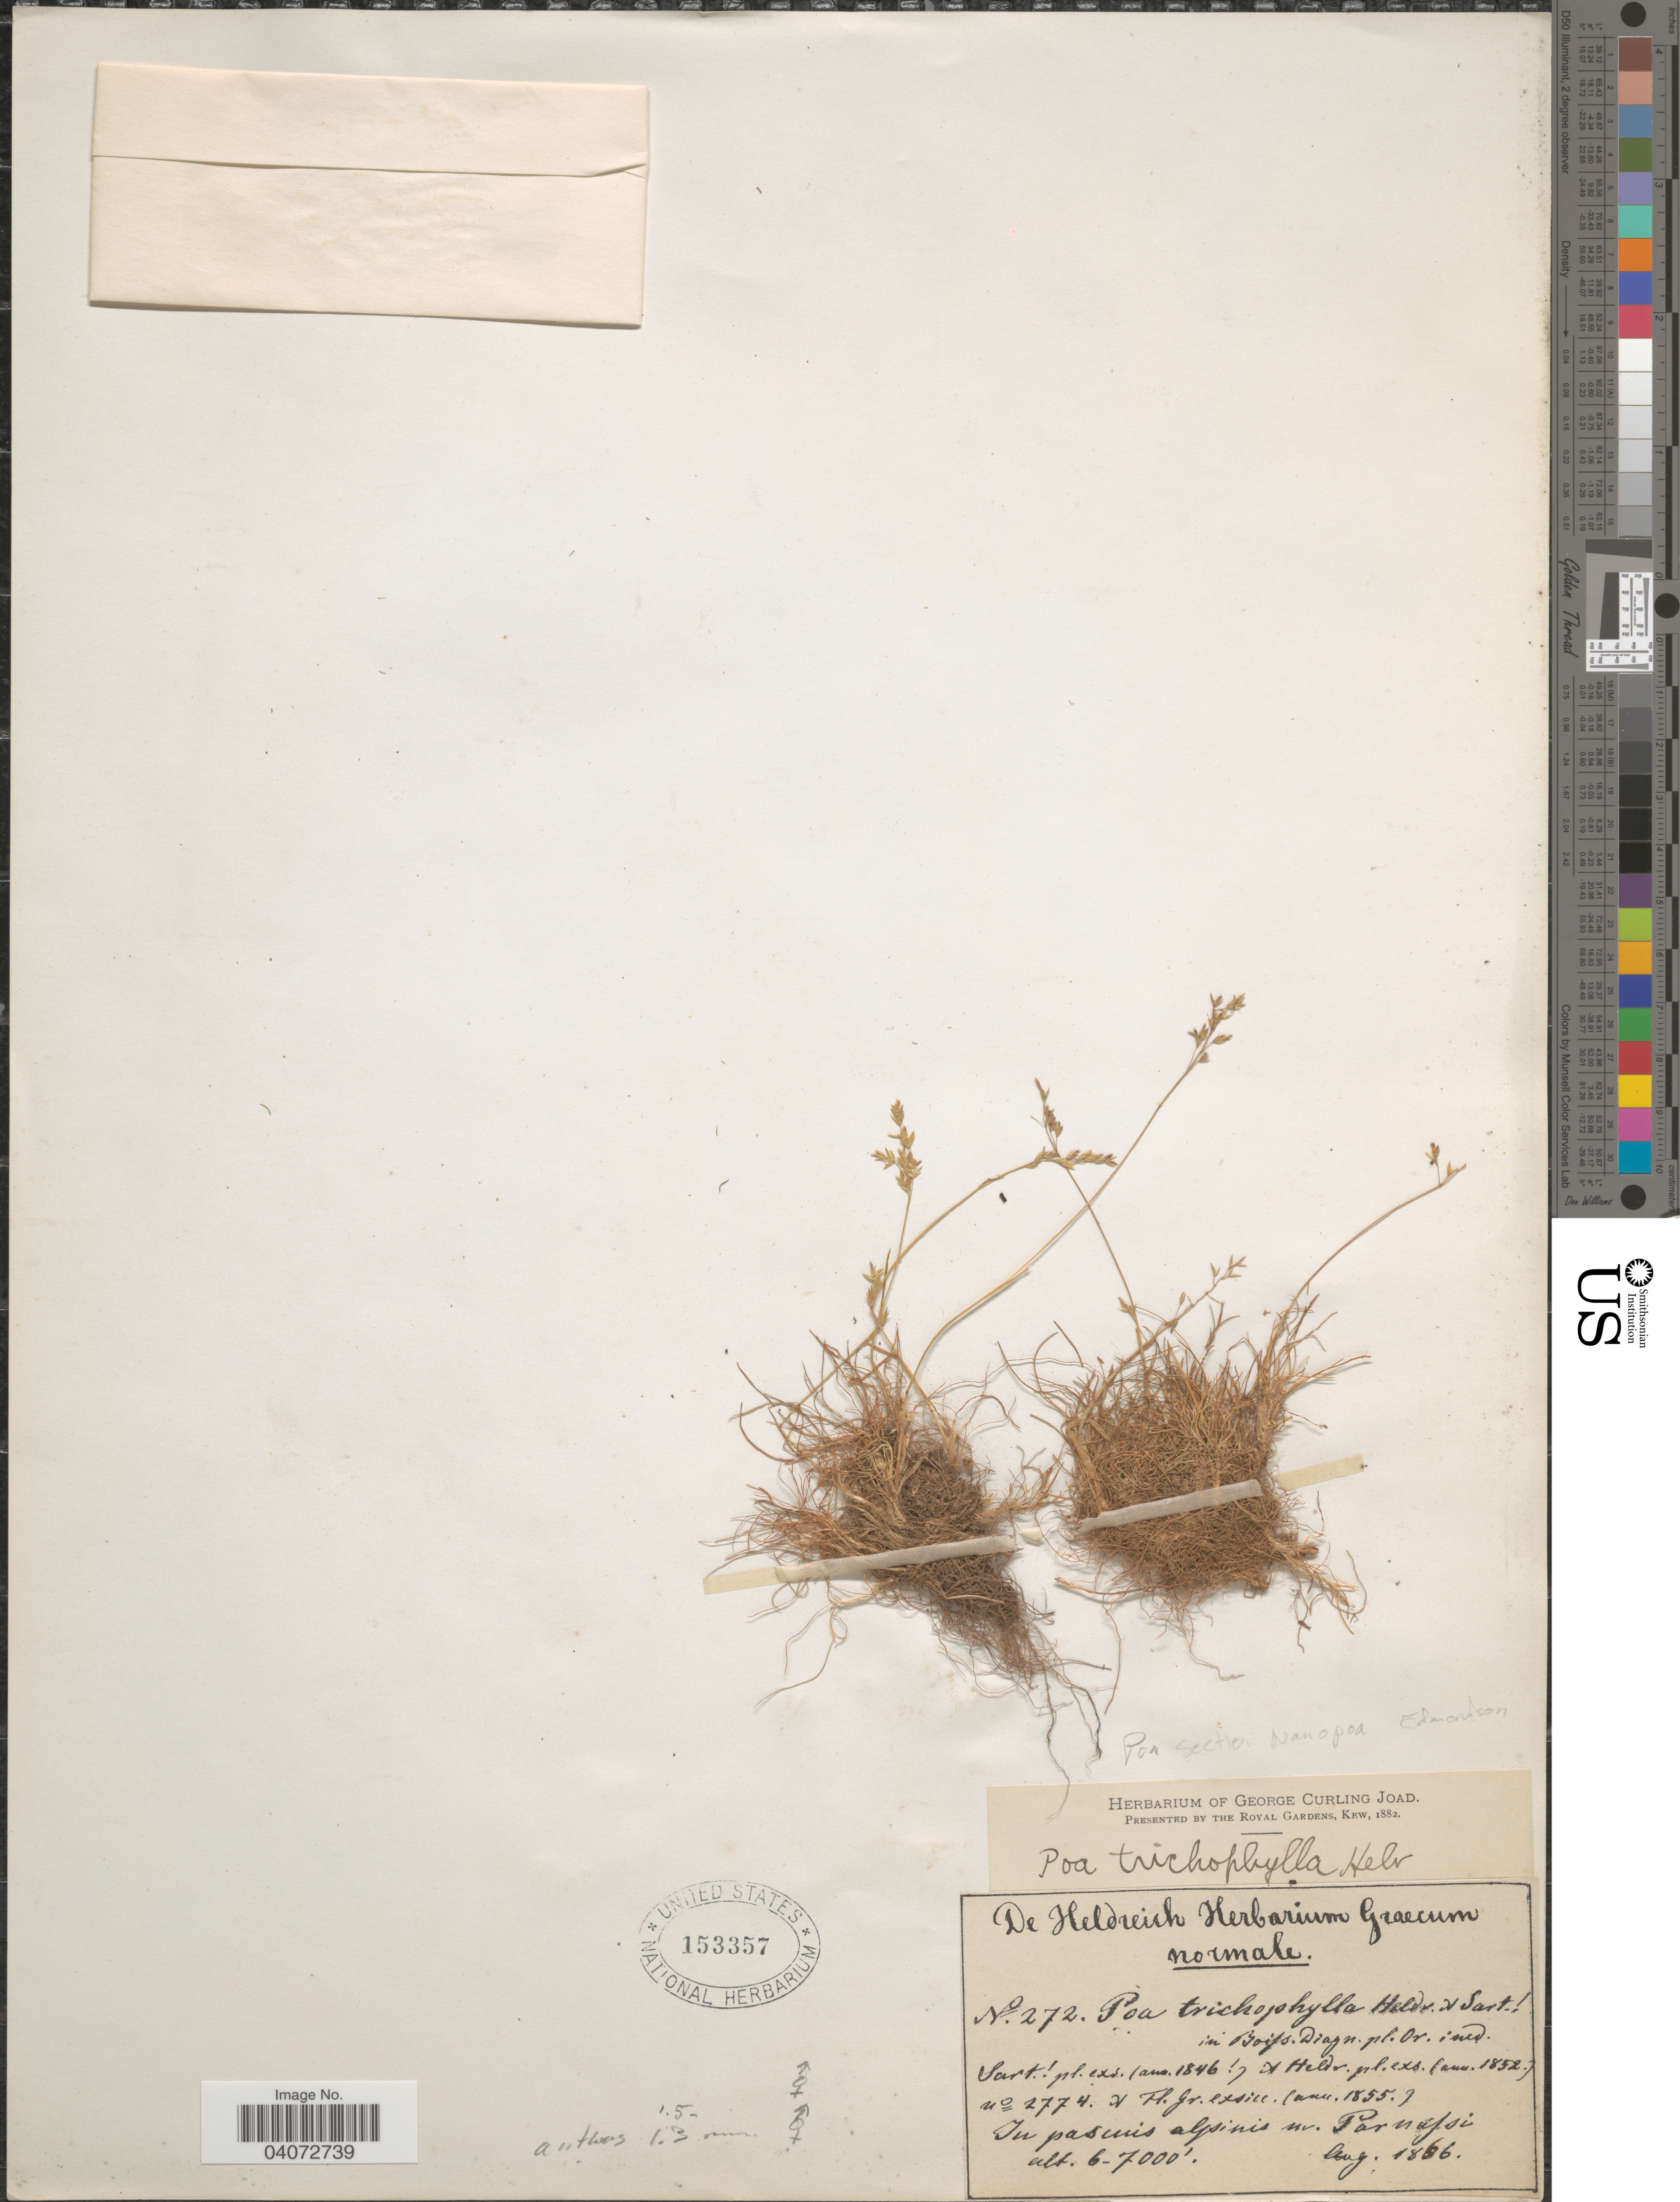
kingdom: Plantae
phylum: Tracheophyta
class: Liliopsida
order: Poales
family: Poaceae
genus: Poa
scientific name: Poa trichophylla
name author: Boiss.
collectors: -. De Heldreich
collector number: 272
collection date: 1866-08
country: Greece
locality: In pascuis alpinis nr. Parnassi.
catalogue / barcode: US 153357